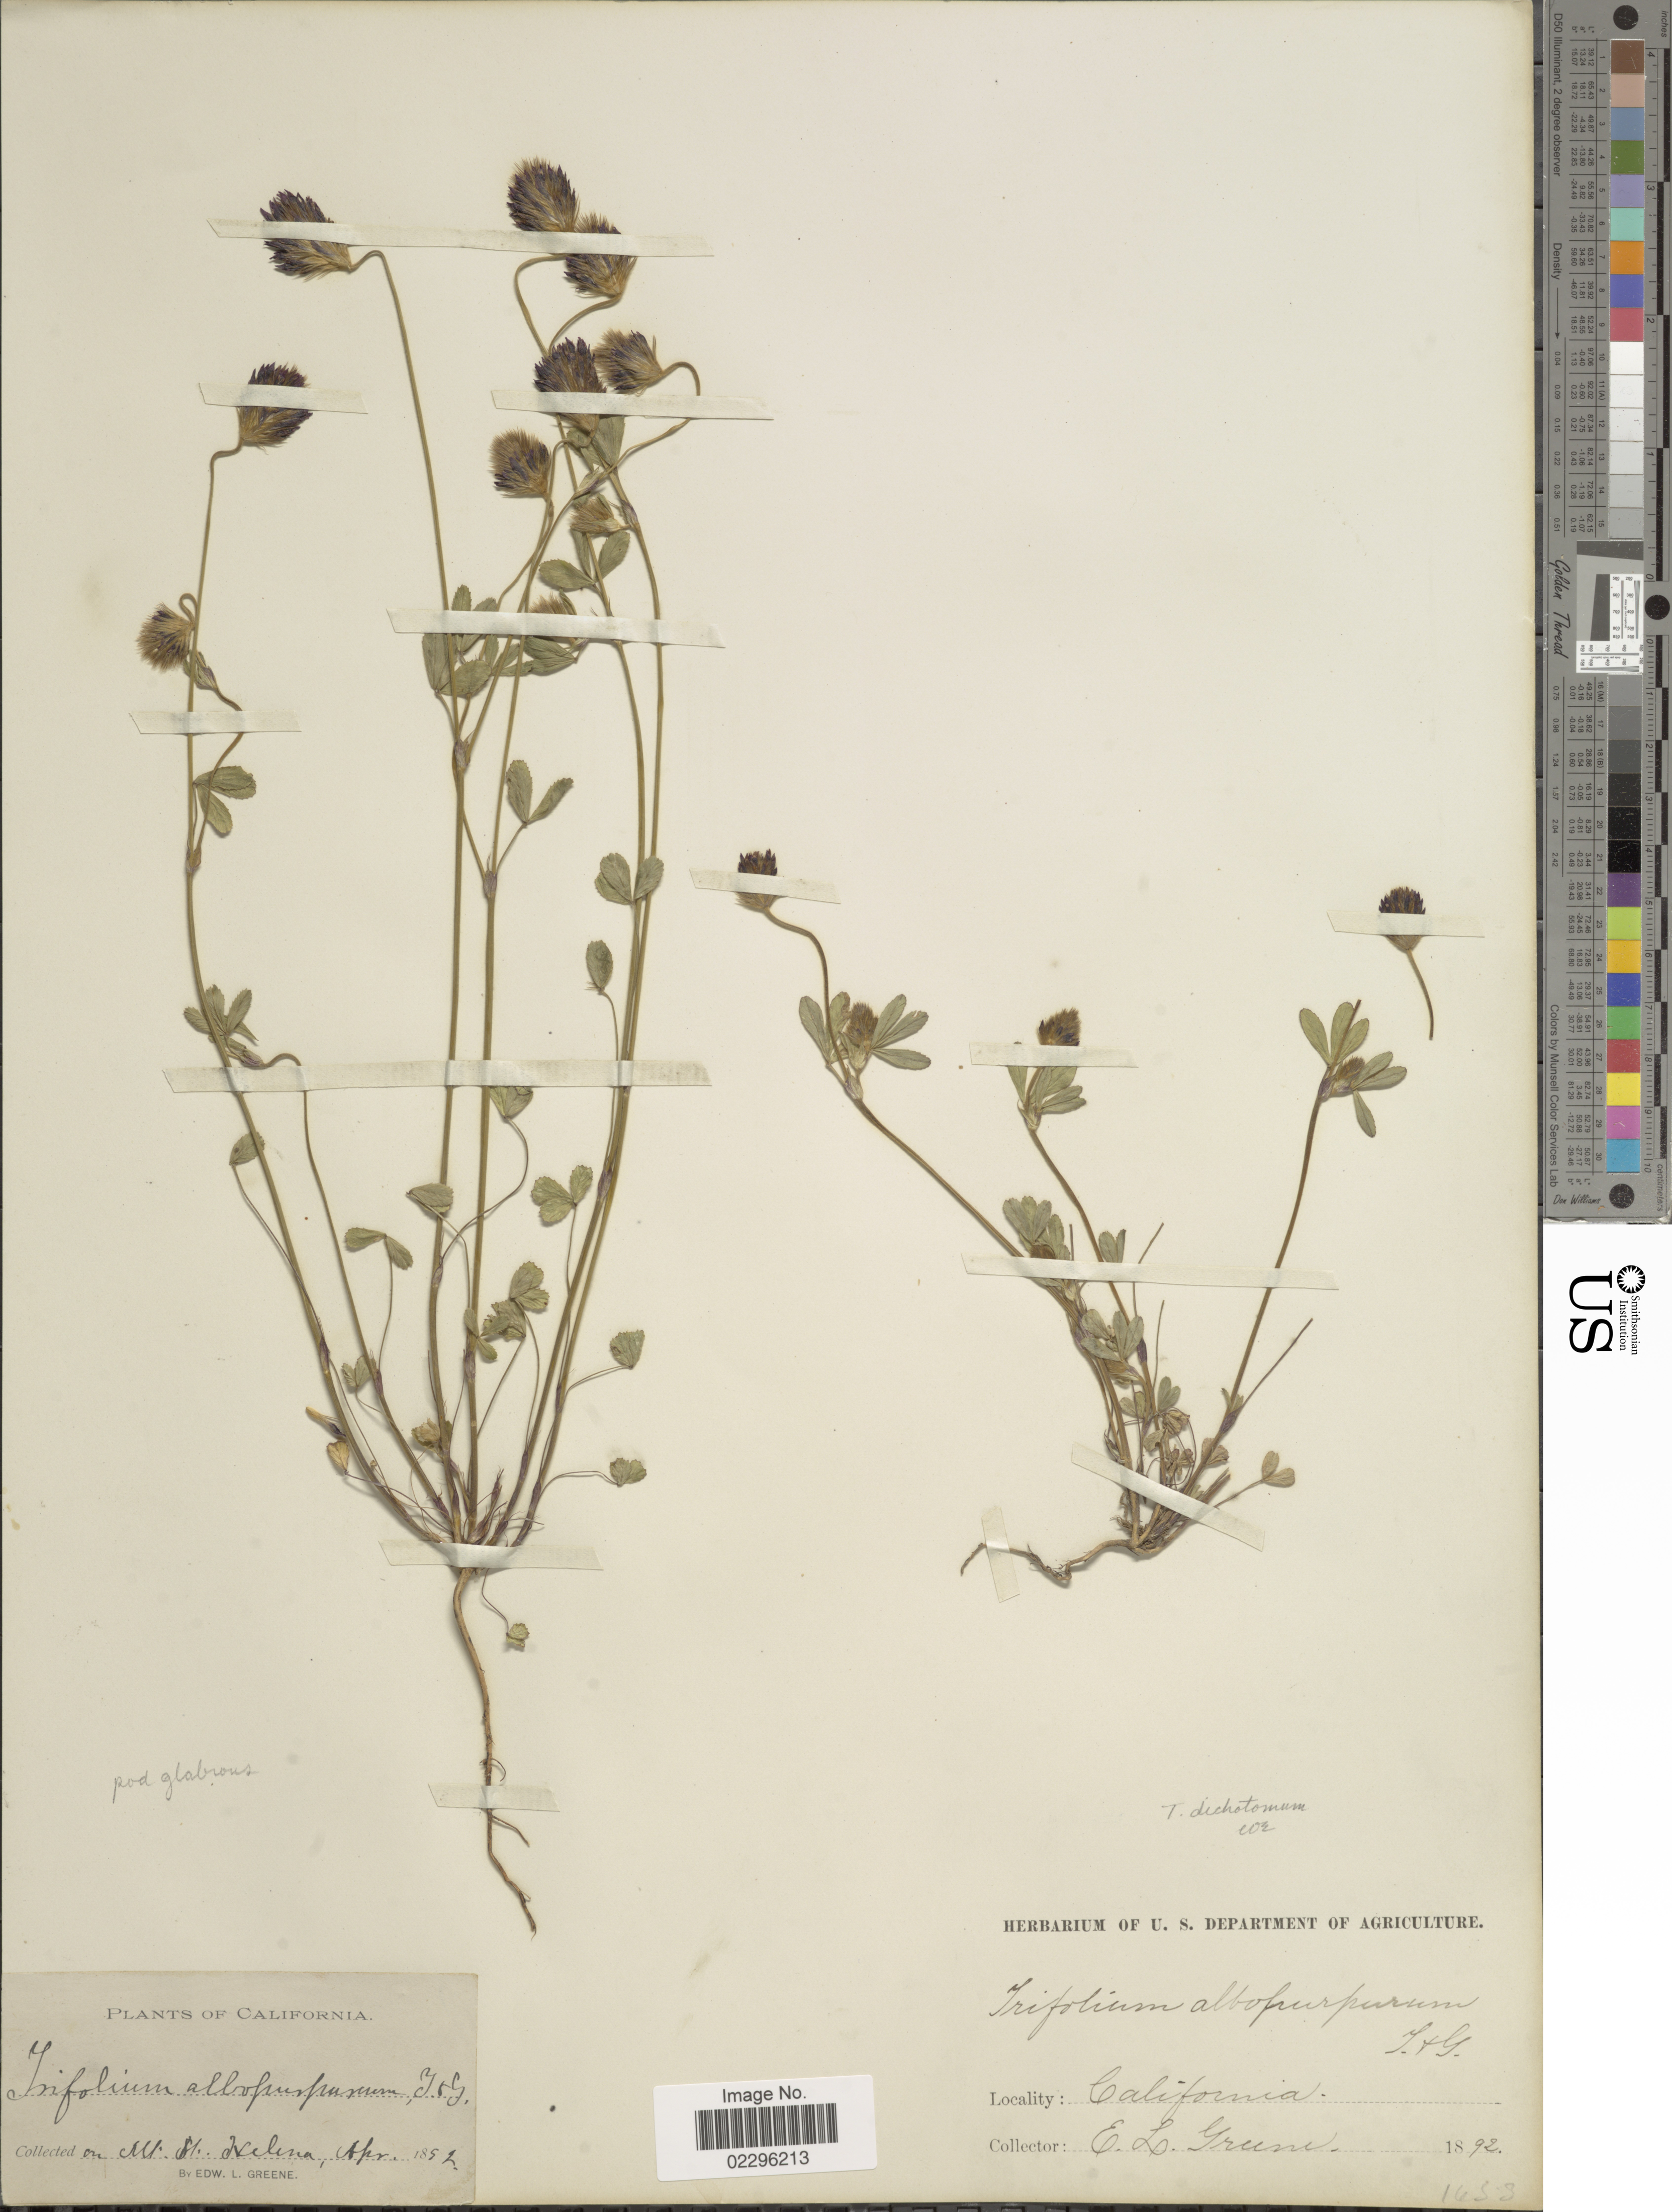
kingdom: Plantae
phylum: Tracheophyta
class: Magnoliopsida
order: Fabales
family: Fabaceae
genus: Trifolium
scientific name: Trifolium dichotomum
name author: Hook. & Arn.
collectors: E. L. Greene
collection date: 1892-04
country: United States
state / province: California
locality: On Mt. St. Helena